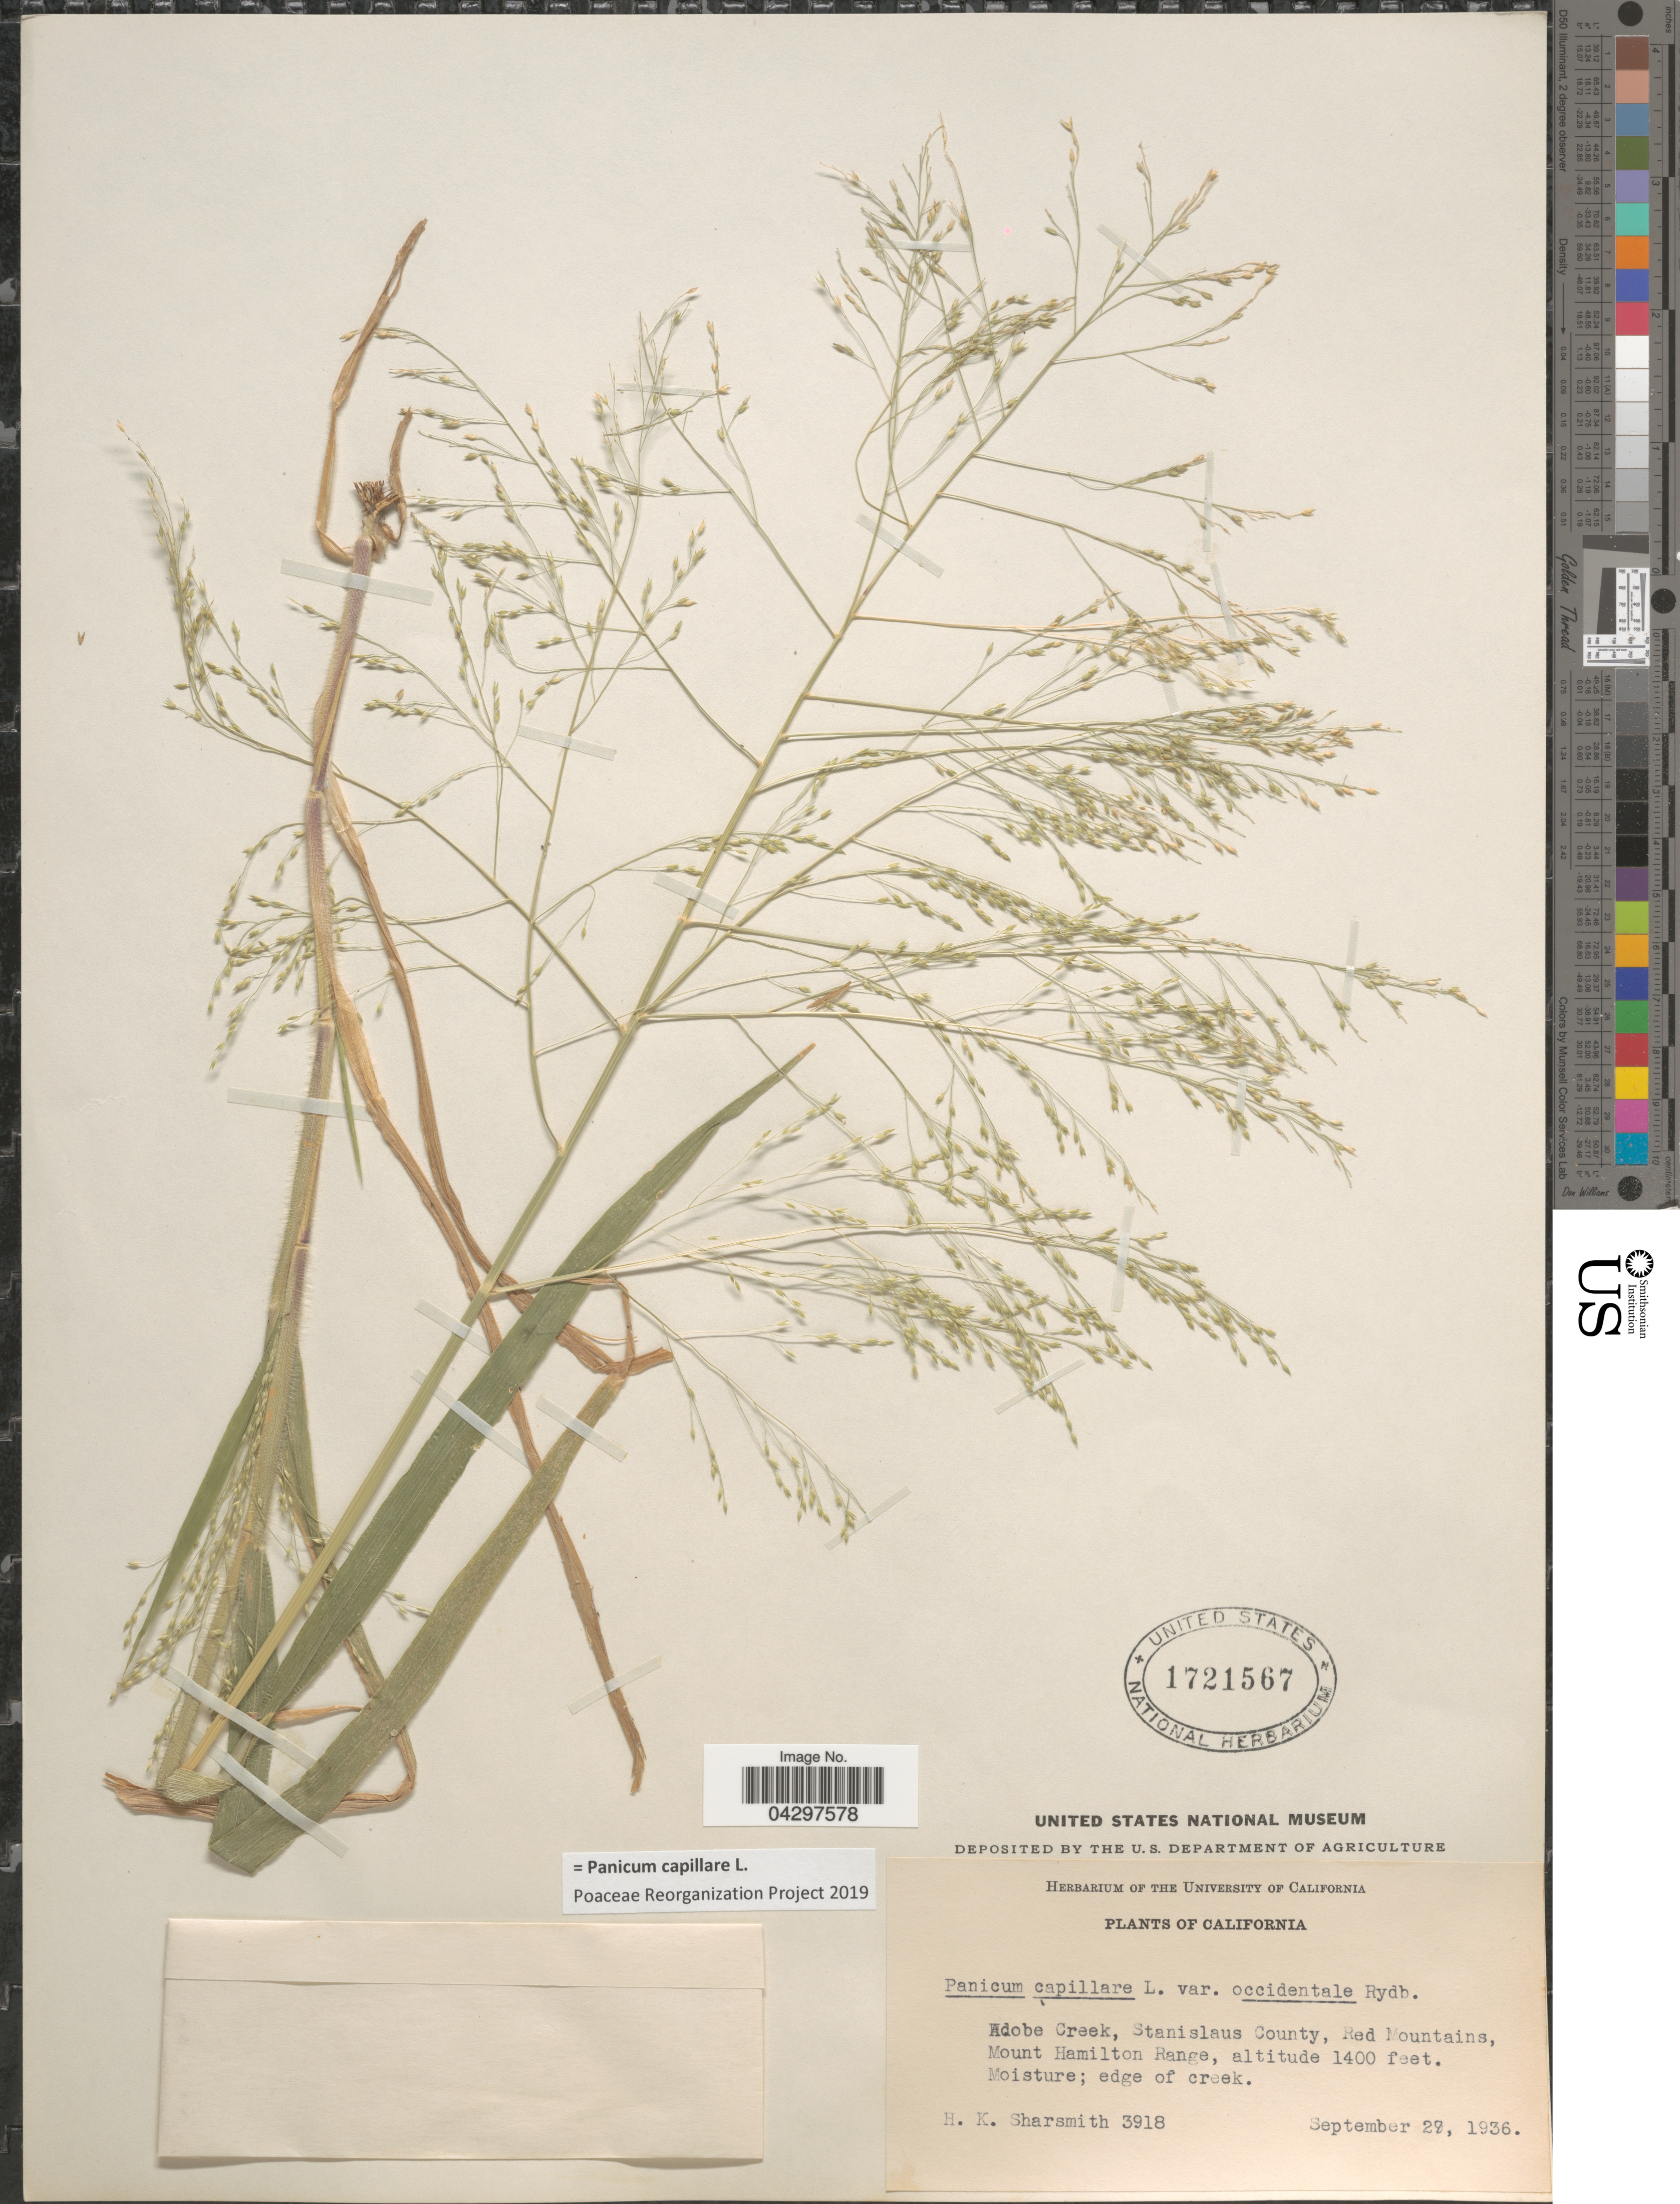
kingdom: Plantae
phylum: Tracheophyta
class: Liliopsida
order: Poales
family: Poaceae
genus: Panicum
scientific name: Panicum capillare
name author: L.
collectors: H. Sharsmith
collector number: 3918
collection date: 1936-09-27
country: United States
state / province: California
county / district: Stanislaus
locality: Adobe Creek, Stanislaus County, Red Mountains, Mount Hamilton Range.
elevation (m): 427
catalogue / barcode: US 1721567